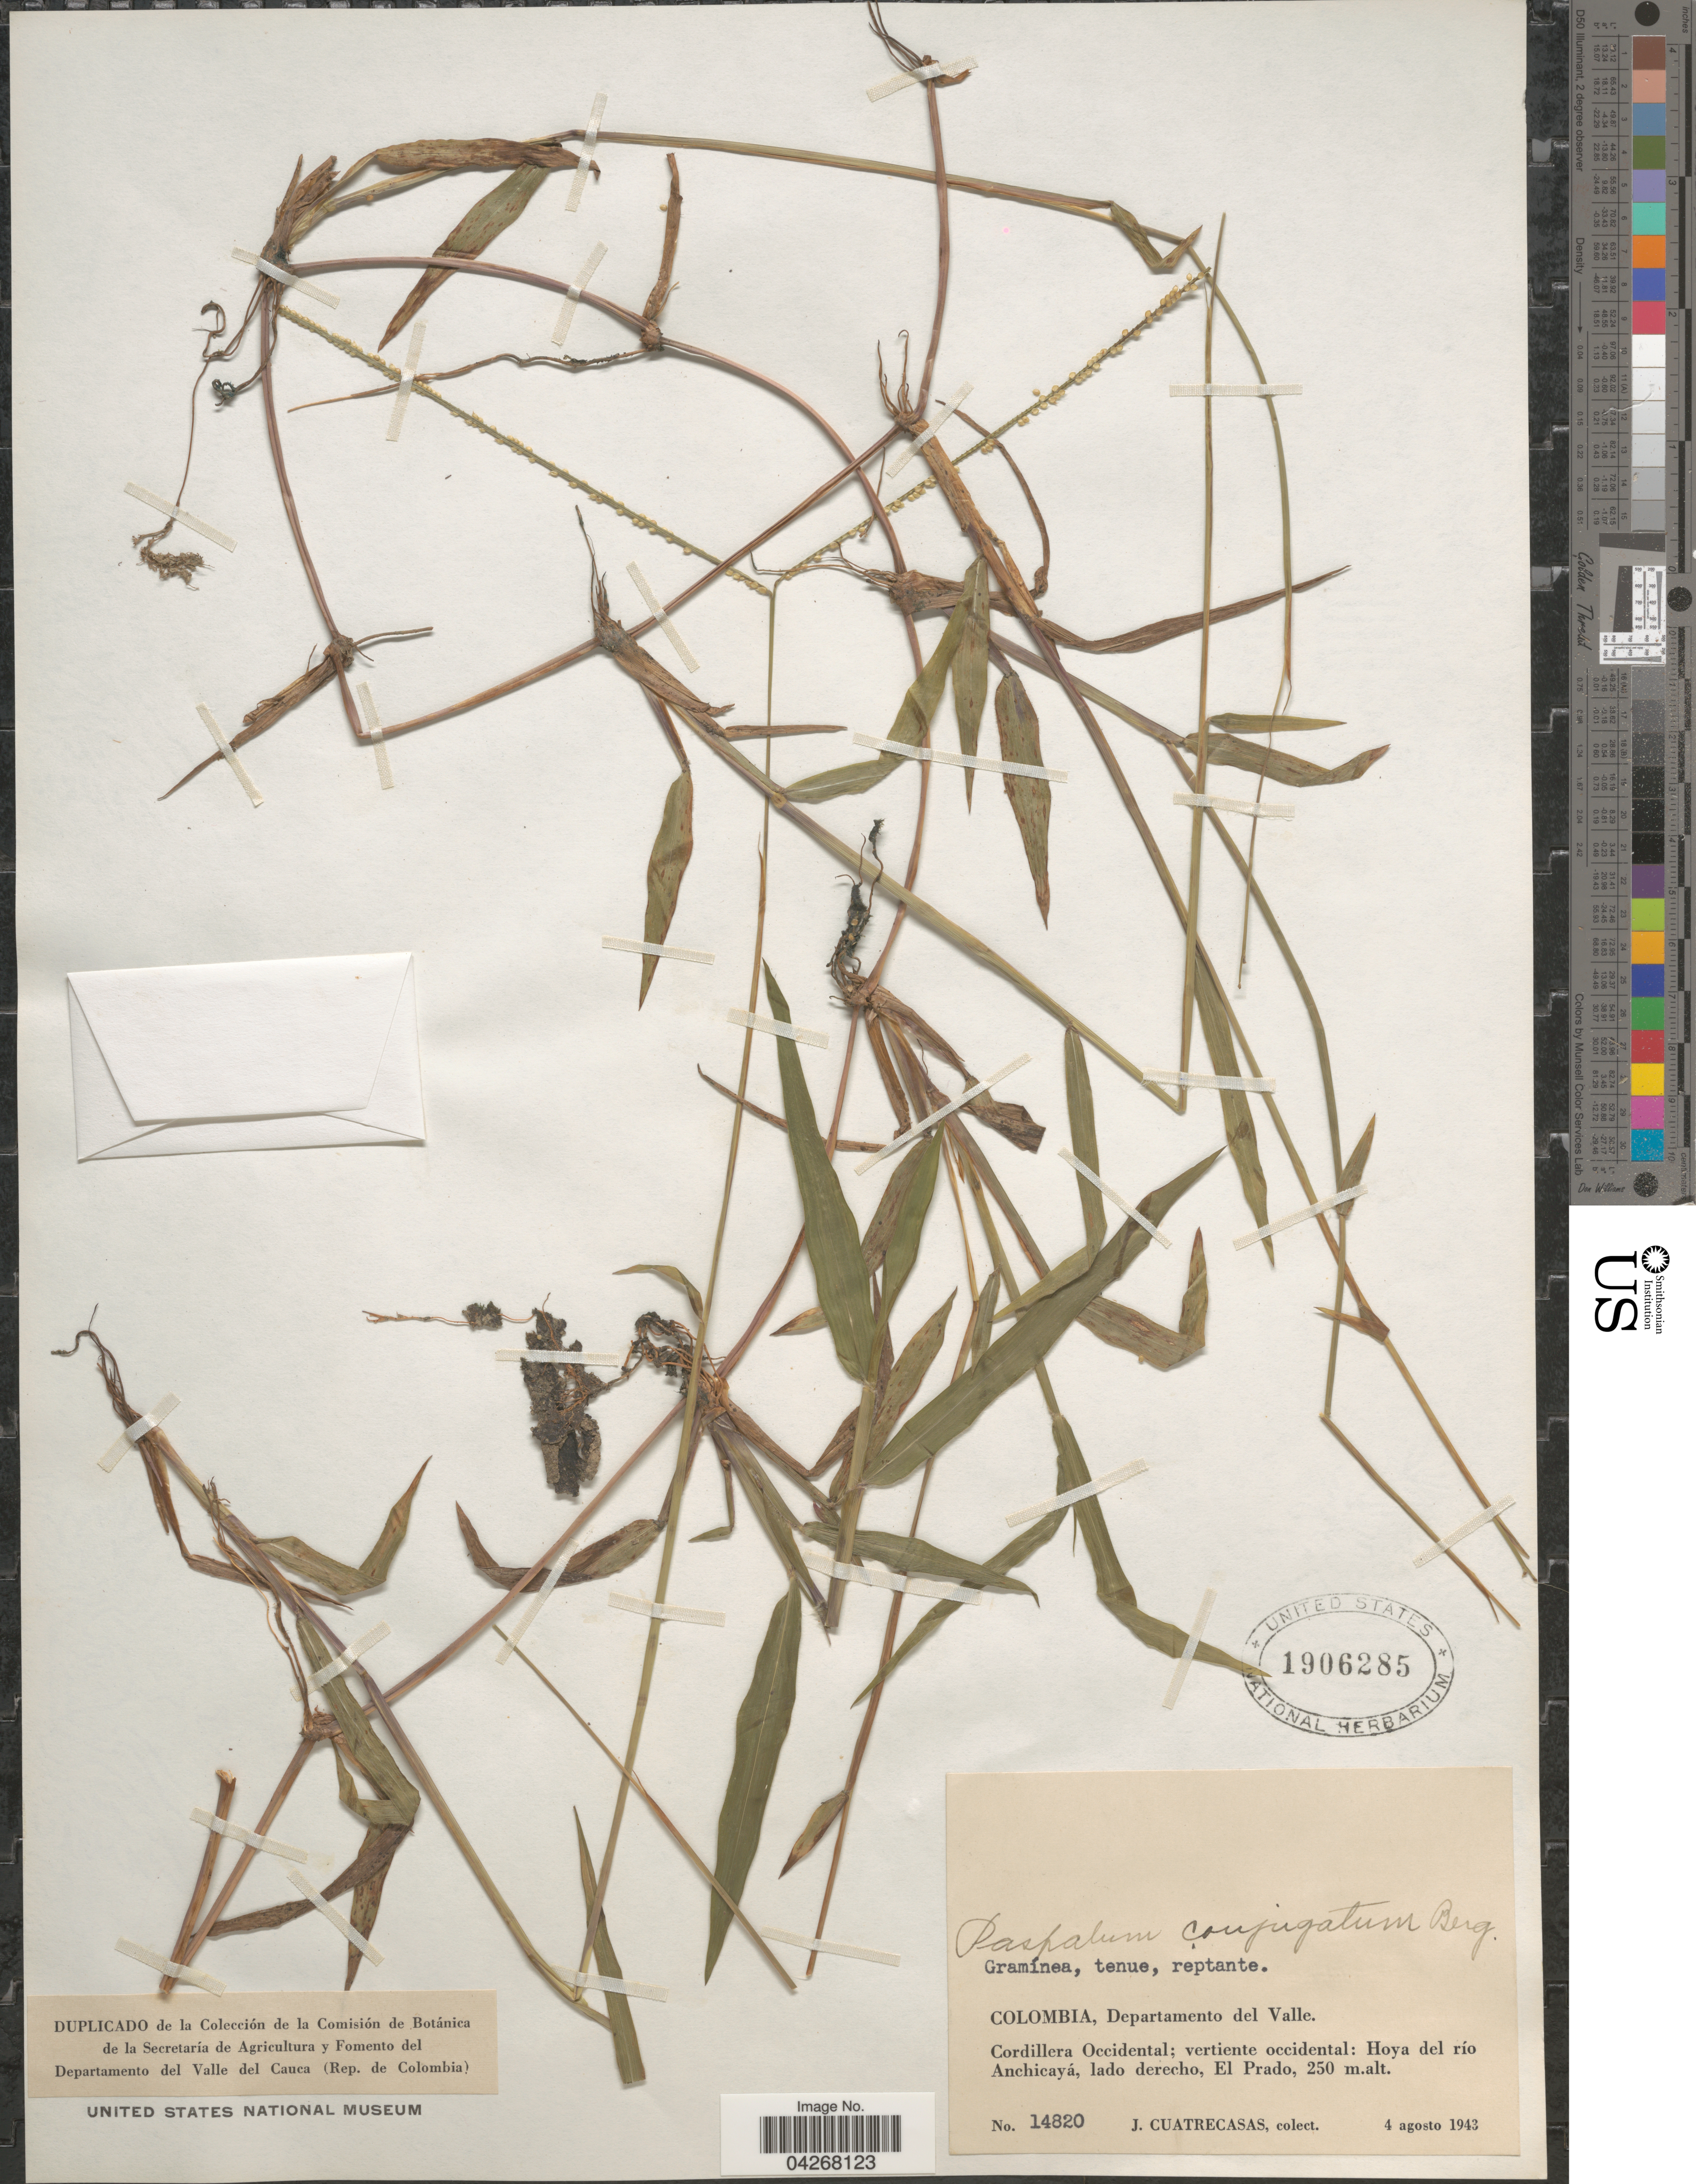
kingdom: Plantae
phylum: Tracheophyta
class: Liliopsida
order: Poales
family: Poaceae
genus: Paspalum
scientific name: Paspalum conjugatum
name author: P.J. Bergius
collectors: J. Cuatrecasas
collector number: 14820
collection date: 1943-08-04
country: Colombia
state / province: Valle del Cauca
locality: Departamento del Valle. Cordillera Occidental; vertiente occidental: Hoya del río Anchicayá, lado derecho, El Prado.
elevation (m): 250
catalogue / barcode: US 1906285